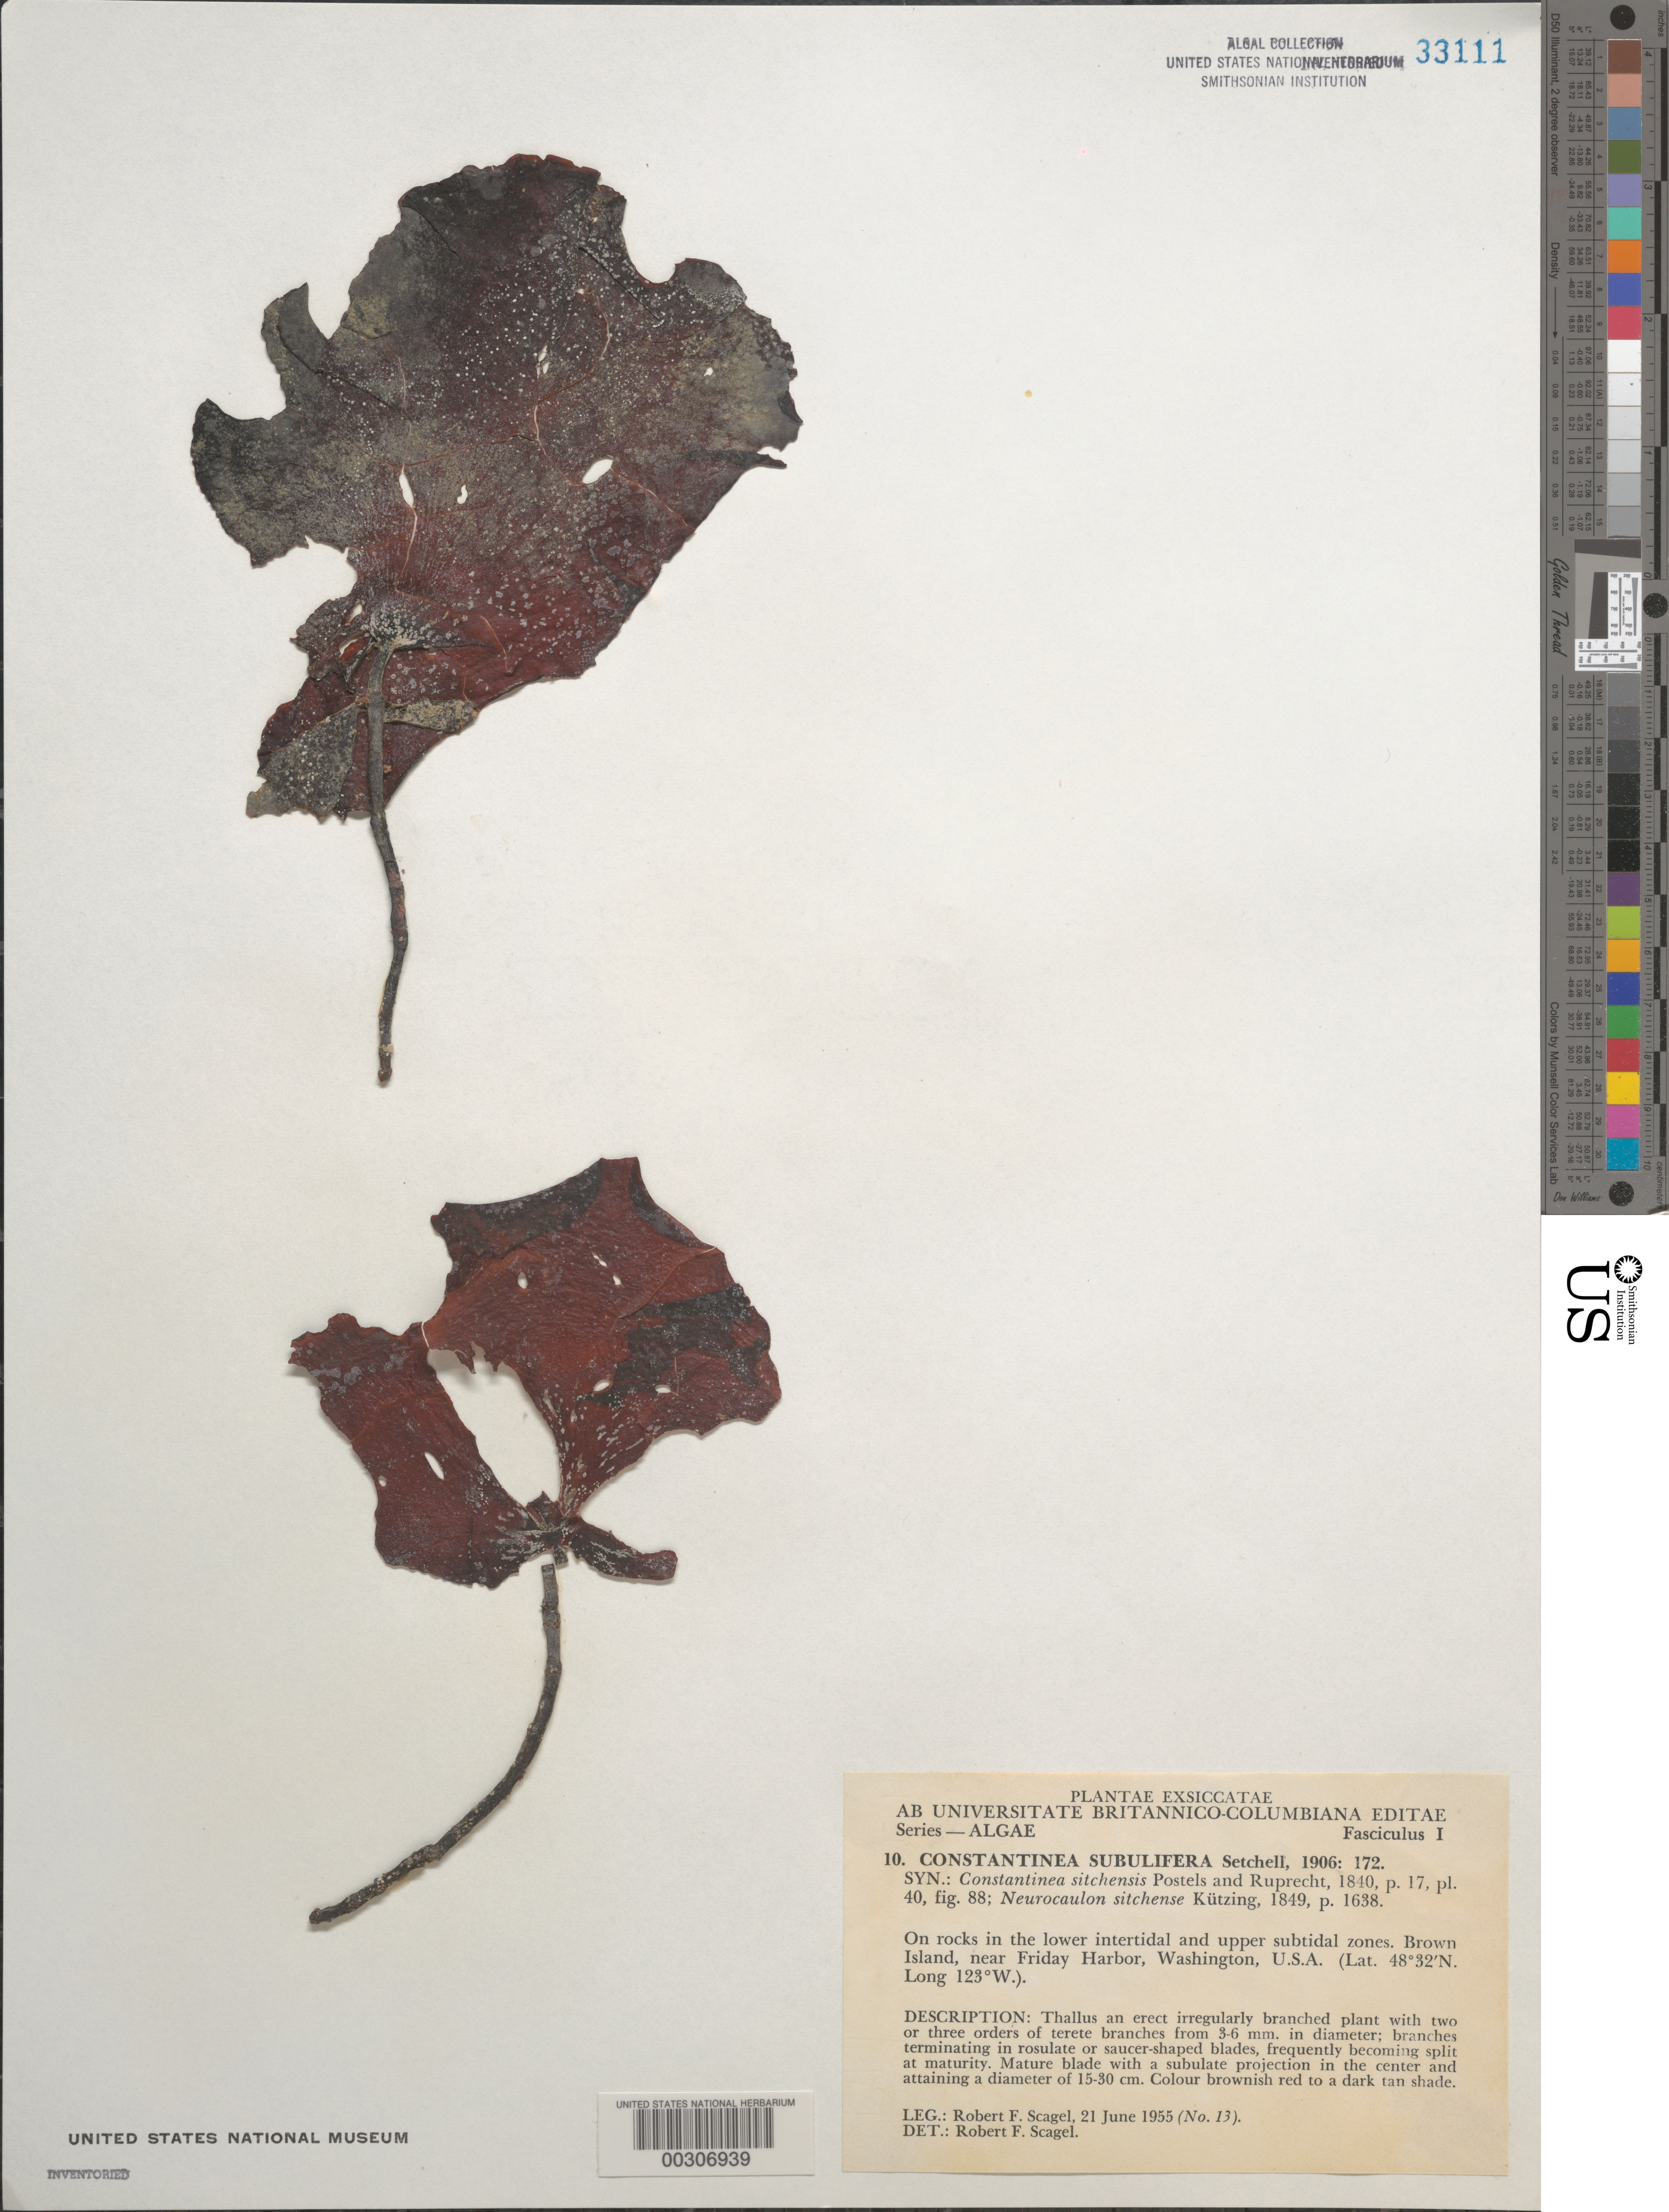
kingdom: Plantae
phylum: Rhodophyta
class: Florideophyceae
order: Gigartinales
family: Dumontiaceae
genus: Constantinea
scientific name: Constantinea subulifera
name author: Setch.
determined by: Scagel, R. F.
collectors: R. F. Scagel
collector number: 13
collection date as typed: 21 Jun 1955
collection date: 1955-06-21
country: United States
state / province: Washington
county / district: San Juan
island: San Juan Island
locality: Brown Island, near Friday Harbor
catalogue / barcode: US 33111